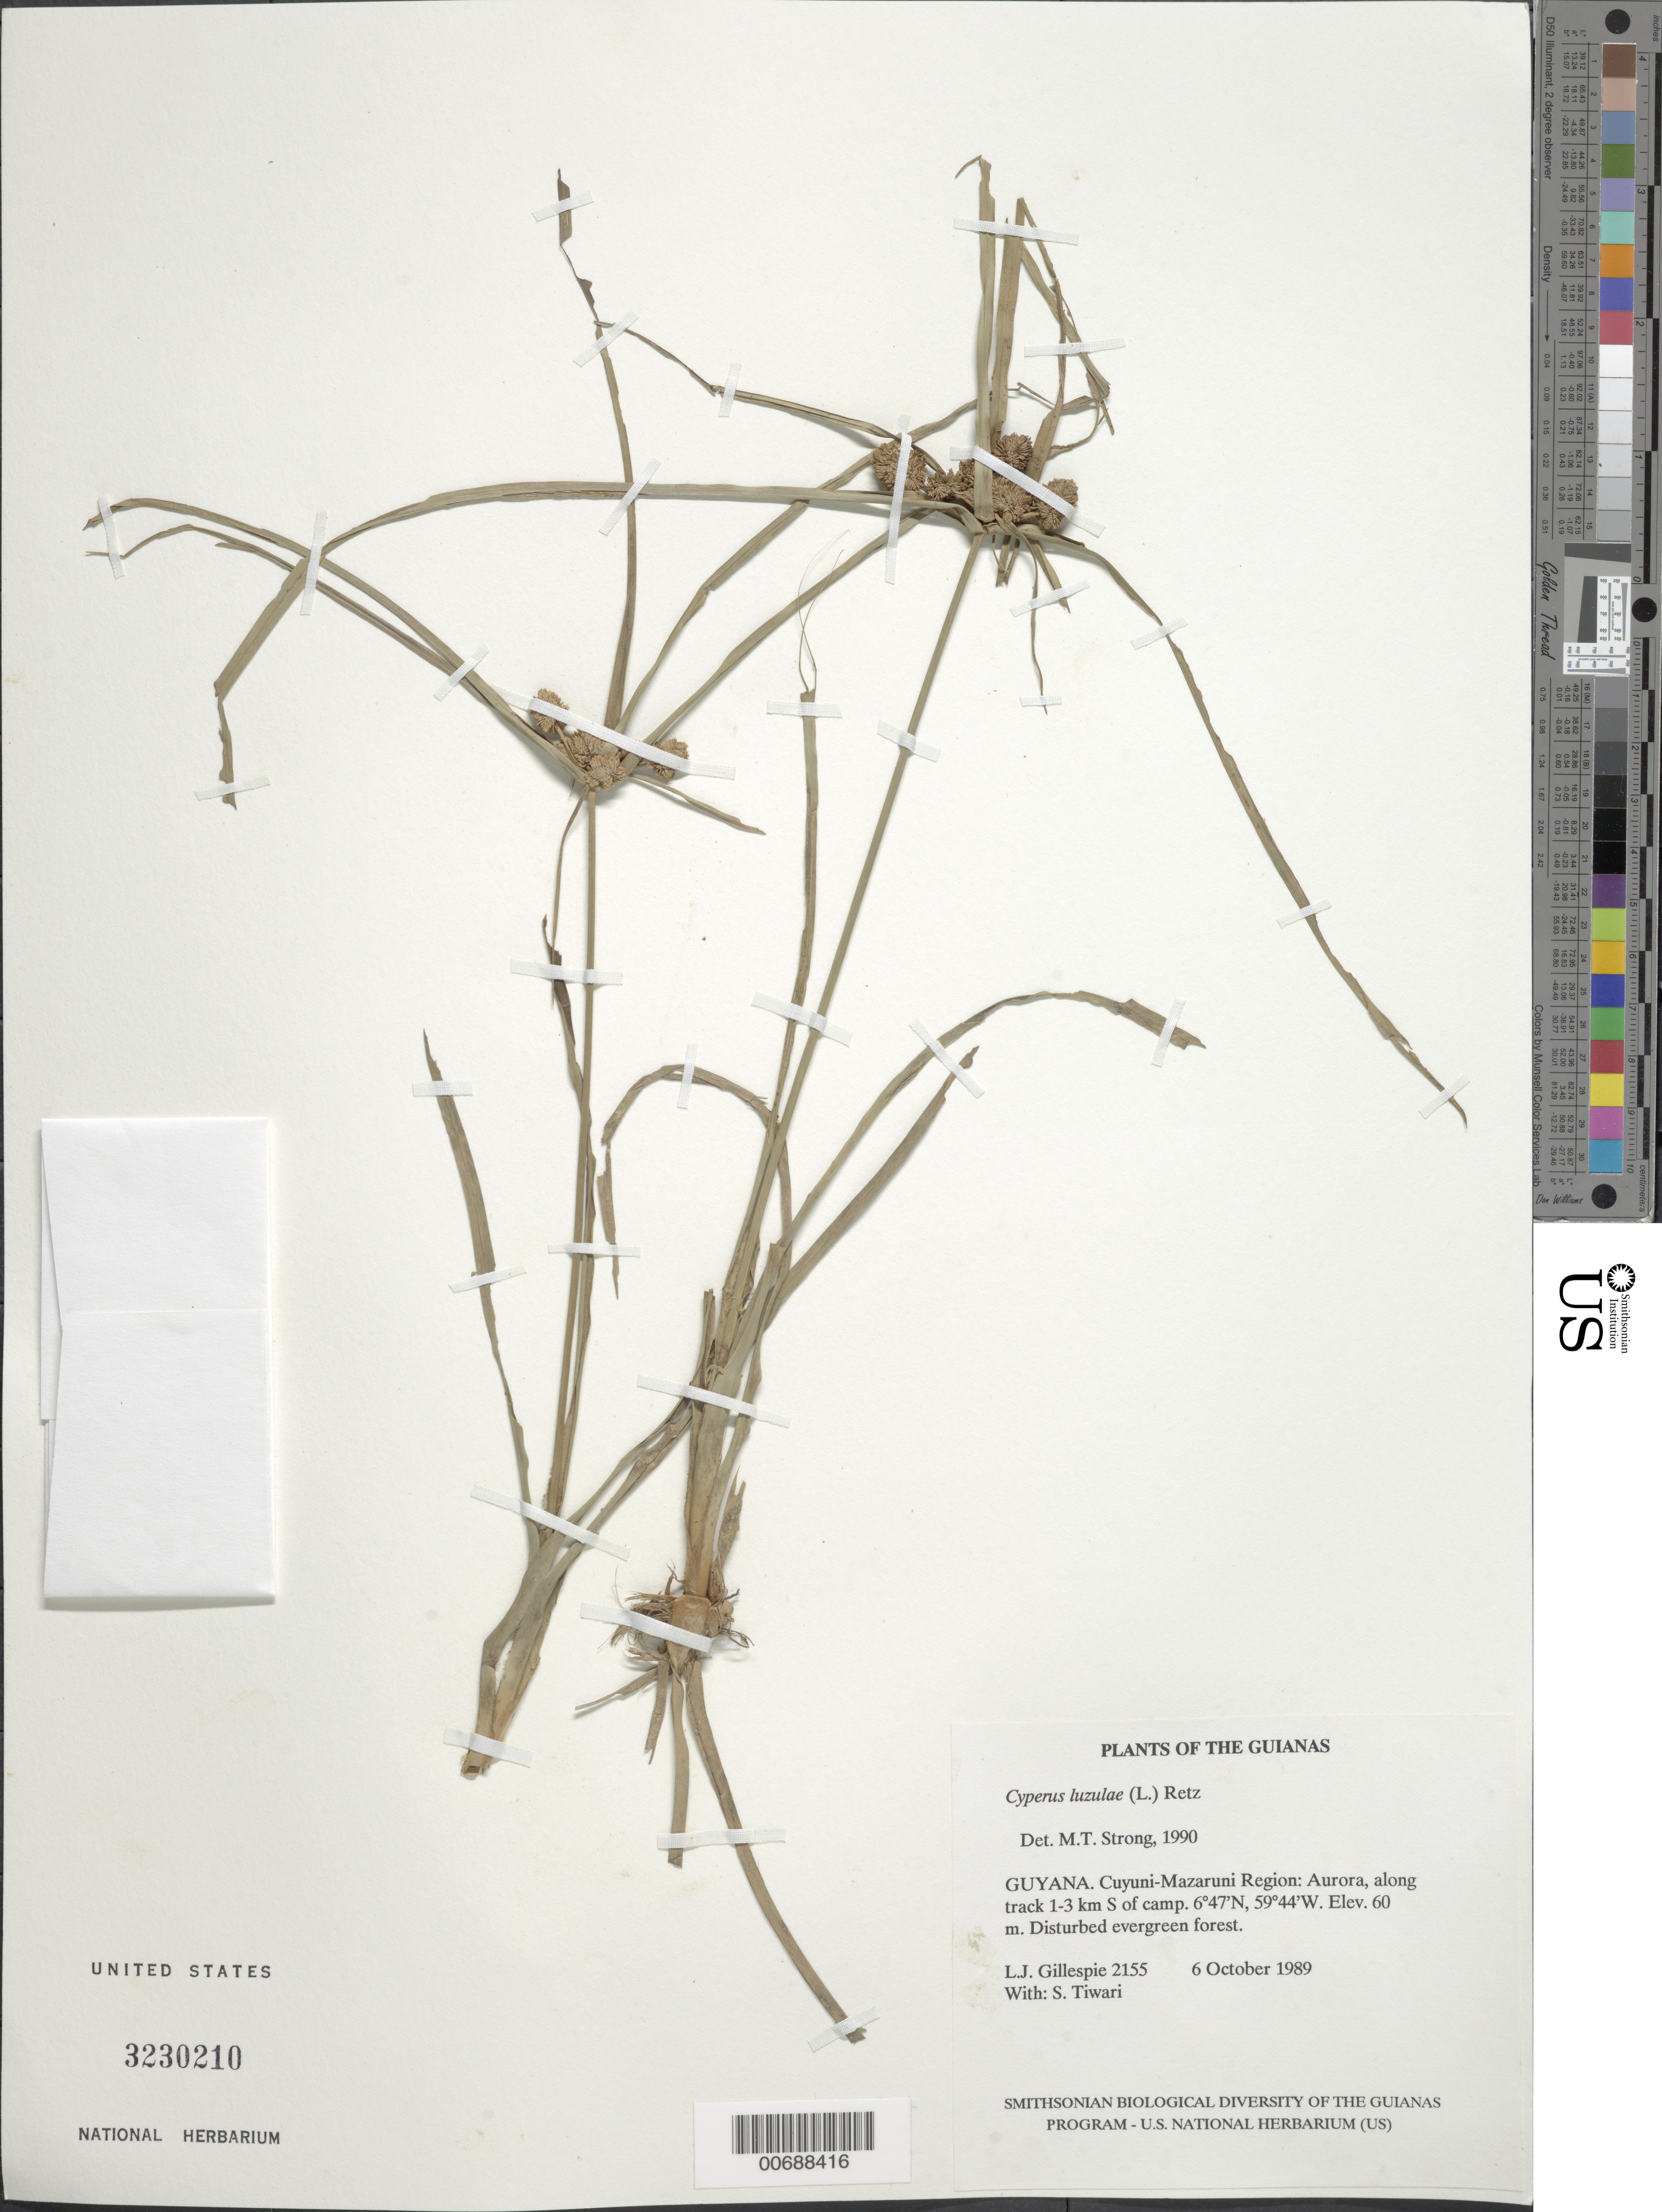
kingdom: Plantae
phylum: Tracheophyta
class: Liliopsida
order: Poales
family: Cyperaceae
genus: Cyperus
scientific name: Cyperus luzulae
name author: (L.) Rottb. ex Retz.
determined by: Strong, M. T., (US), Smithsonian Institution - National Museum of Natural History (UNITED STATES)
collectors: L. J. Gillespie & S. Tiwari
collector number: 2155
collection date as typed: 6 October 1989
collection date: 1989-10-06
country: Guyana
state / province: Cuyuni-Mazaruni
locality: Aurora, along track 1-3 km S of camp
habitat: Disturbed evergreen forest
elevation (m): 60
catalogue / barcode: US 3230210